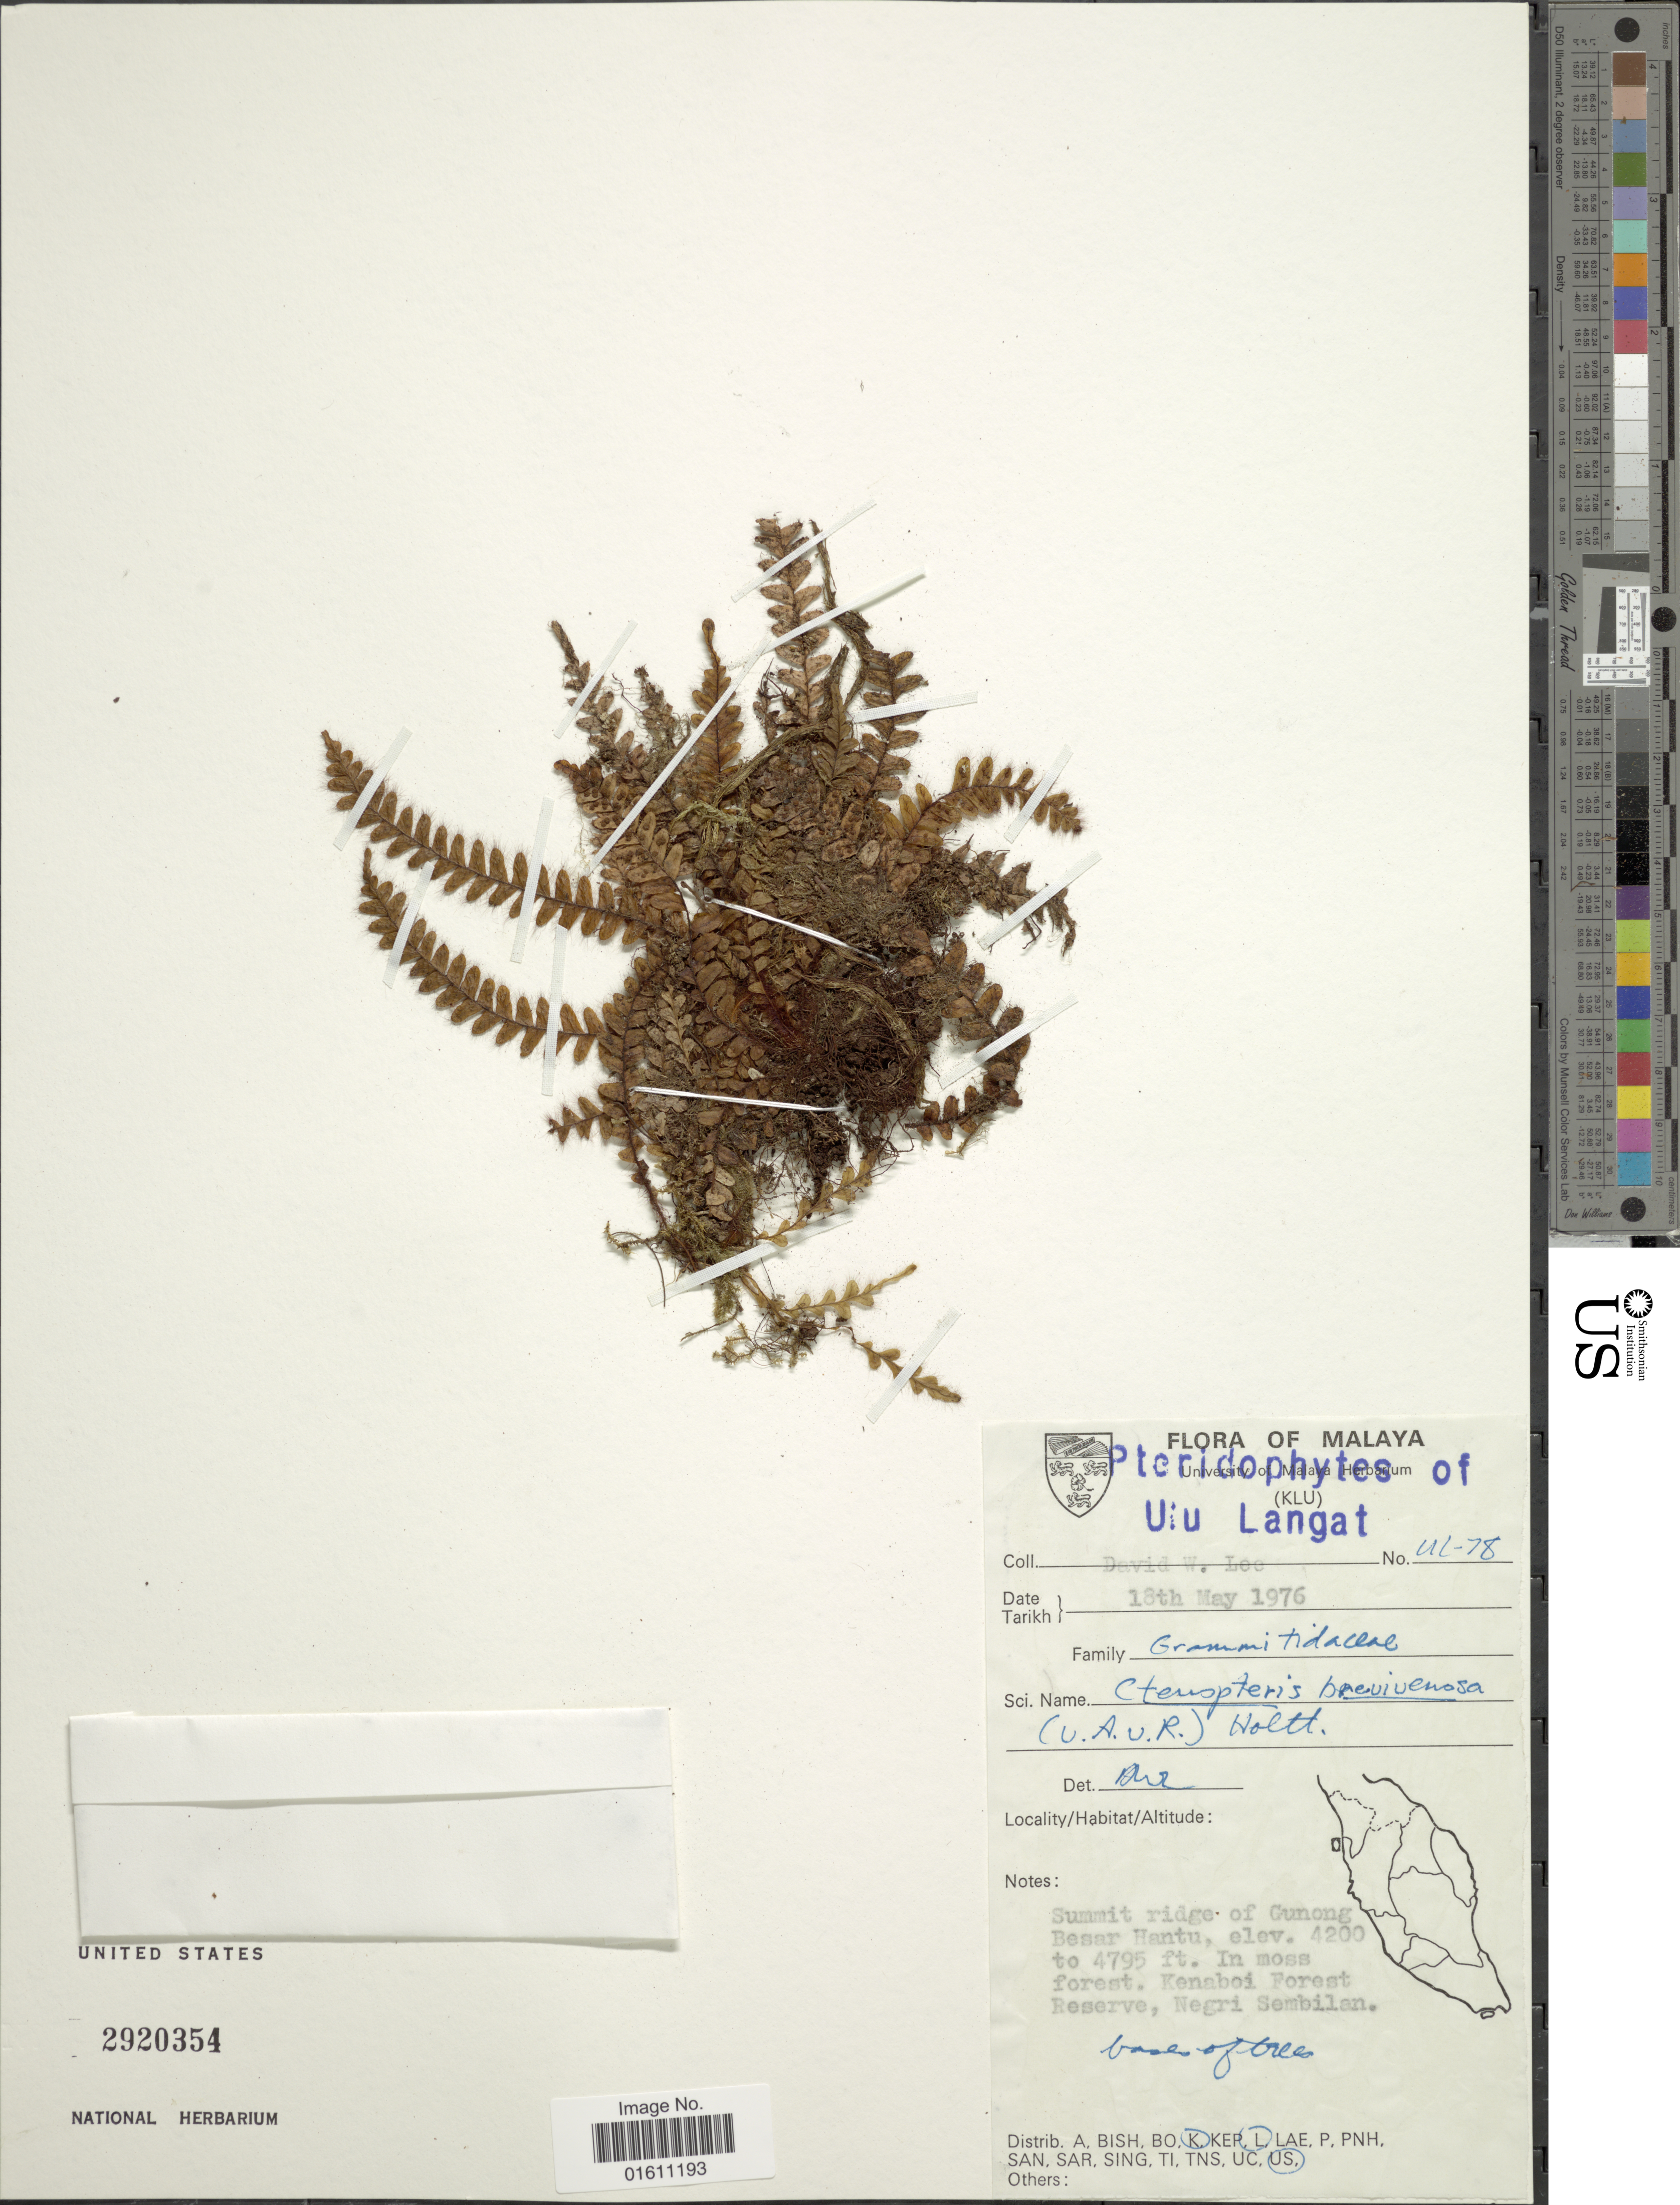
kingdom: Plantae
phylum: Tracheophyta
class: Polypodiopsida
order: Polypodiales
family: Polypodiaceae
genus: Dasygrammitis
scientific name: Dasygrammitis brevivenosa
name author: (Alderw.) Parris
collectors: D. Lee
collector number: UL-78*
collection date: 1976-05-18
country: Malaysia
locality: Malay, Summit ridge of Gunong Besar Hantu. In moss forest. Kenaboi forest Reserve, Negri Sembilan. Ulu Langat.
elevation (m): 1280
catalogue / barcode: US 2920354